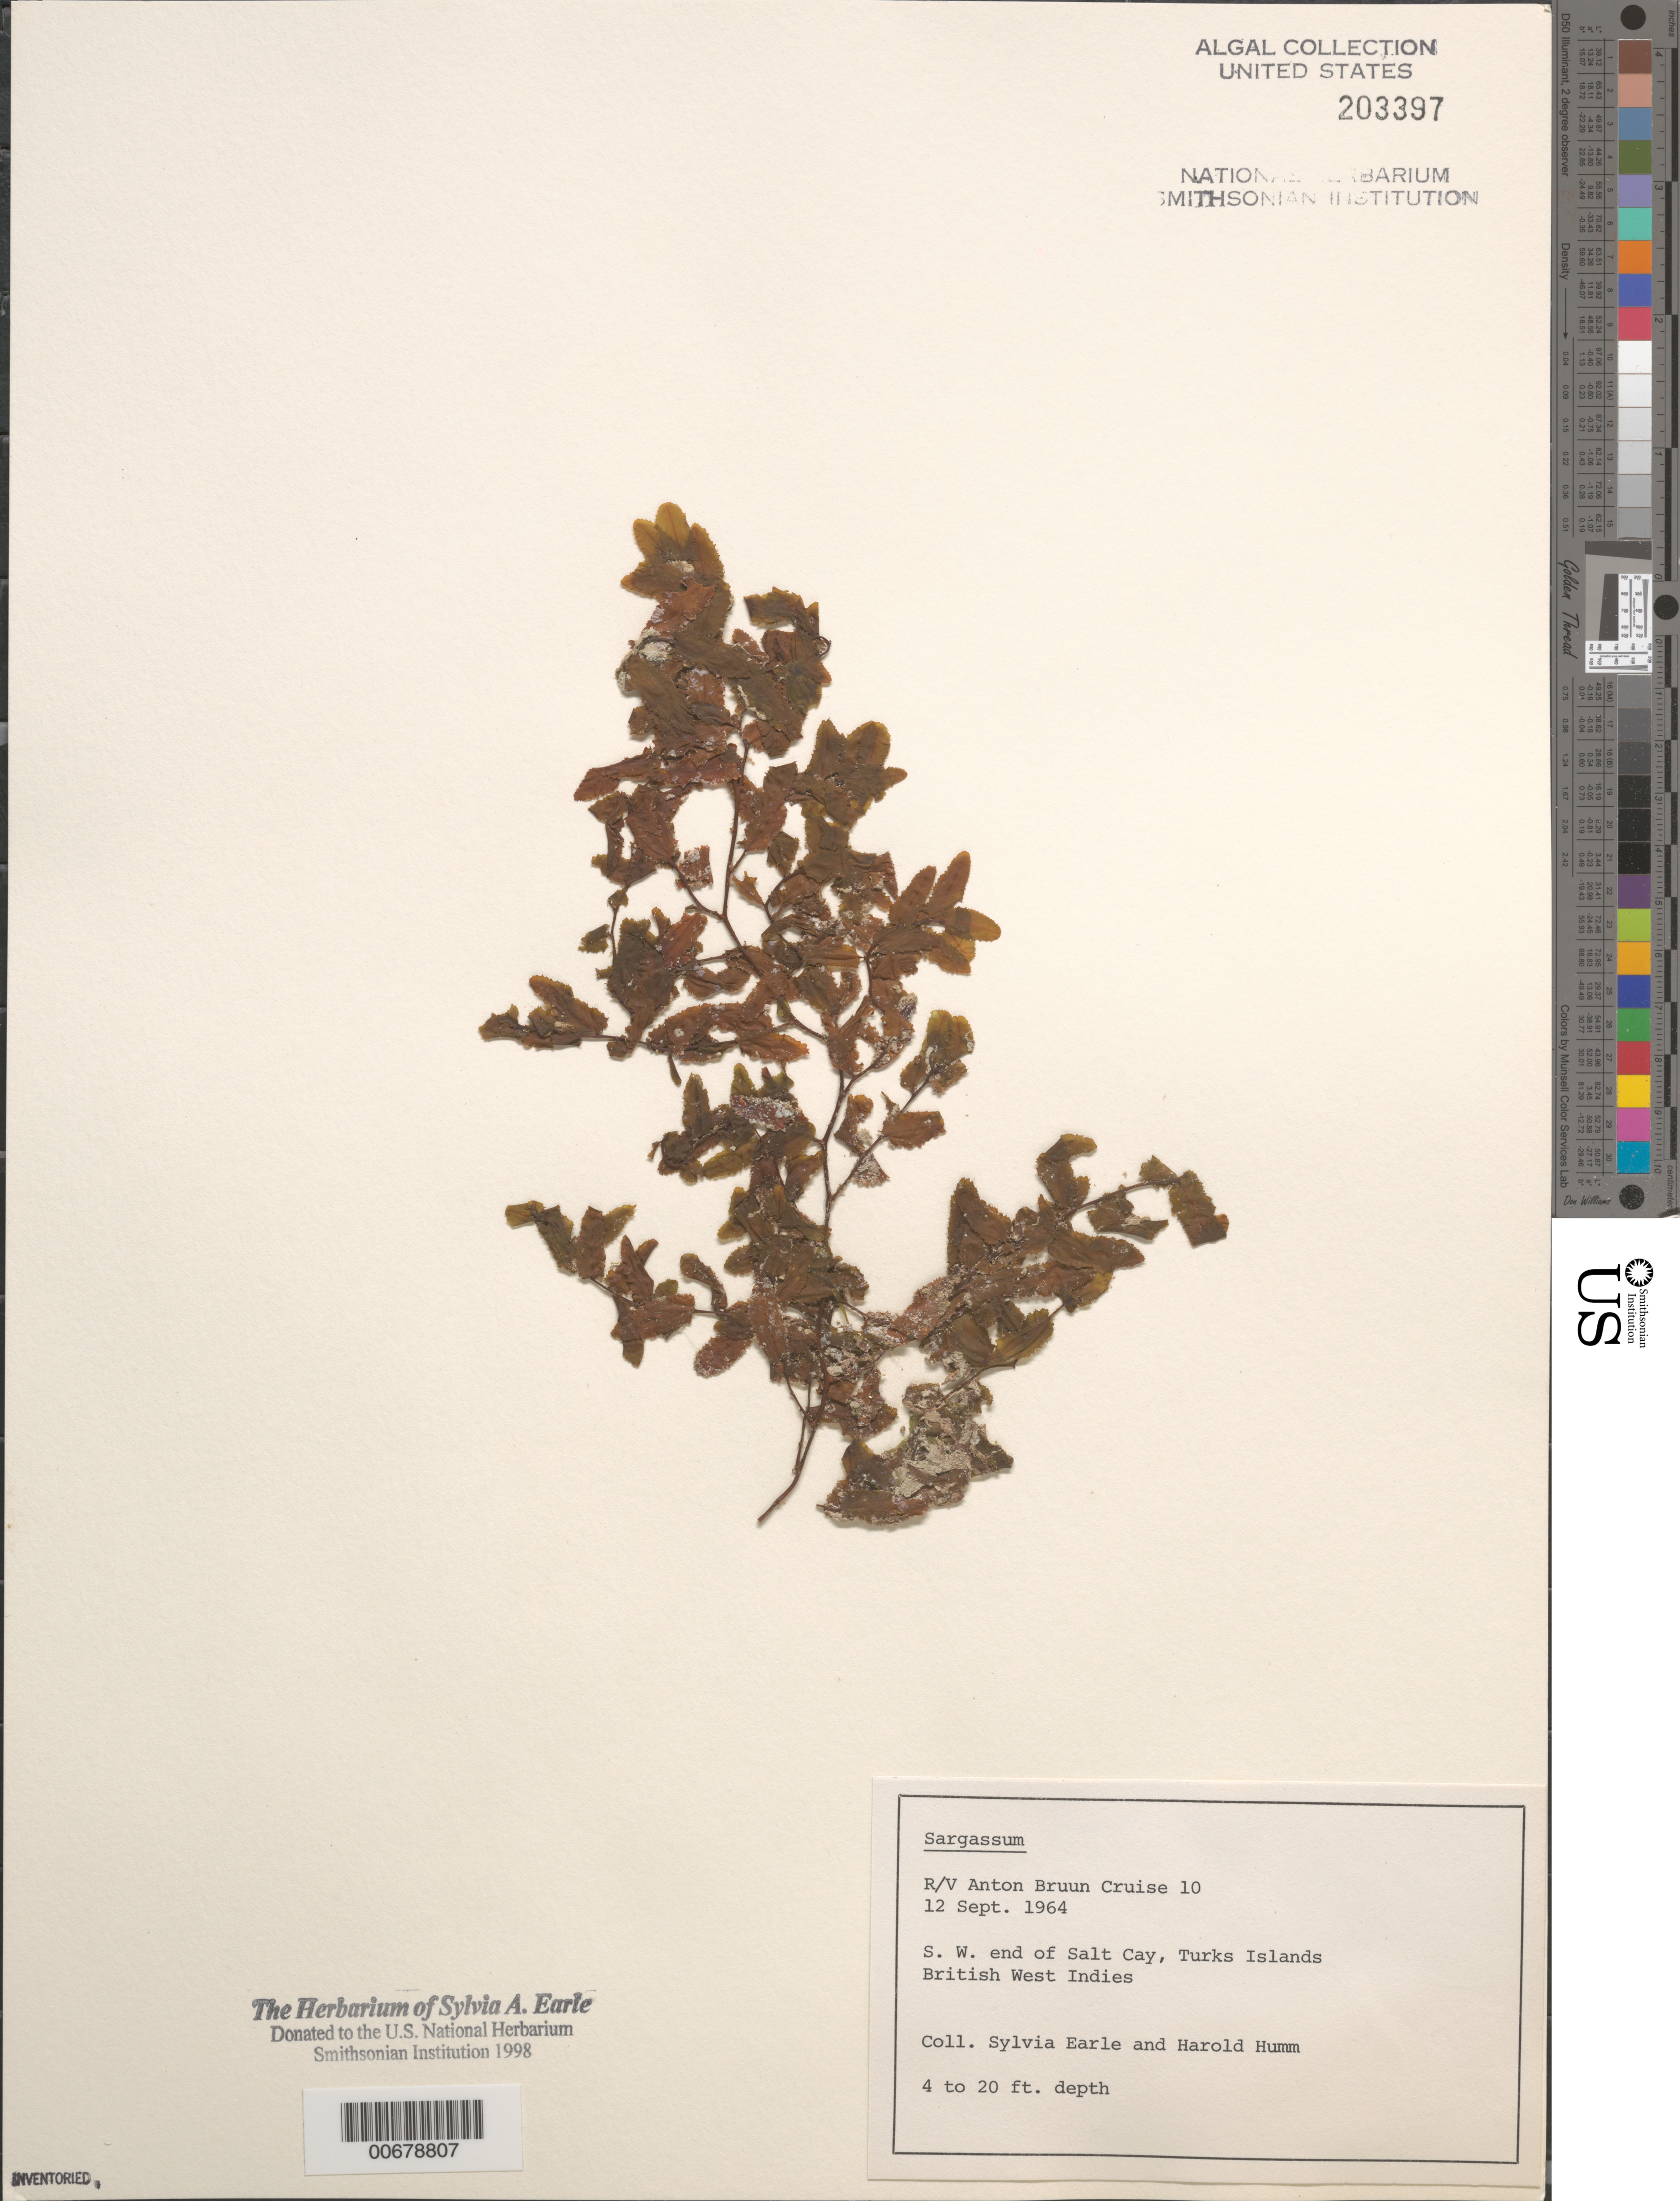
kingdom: Chromista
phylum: Ochrophyta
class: Phaeophyceae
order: Fucales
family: Sargassaceae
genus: Sargassum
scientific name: Sargassum sp.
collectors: S. A. Earle & H. J. Humm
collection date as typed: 12 Sep 1964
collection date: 1964-09-12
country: Turks and Caicos Islands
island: Salt Cay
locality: Southwest end of cay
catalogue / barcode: US 203397